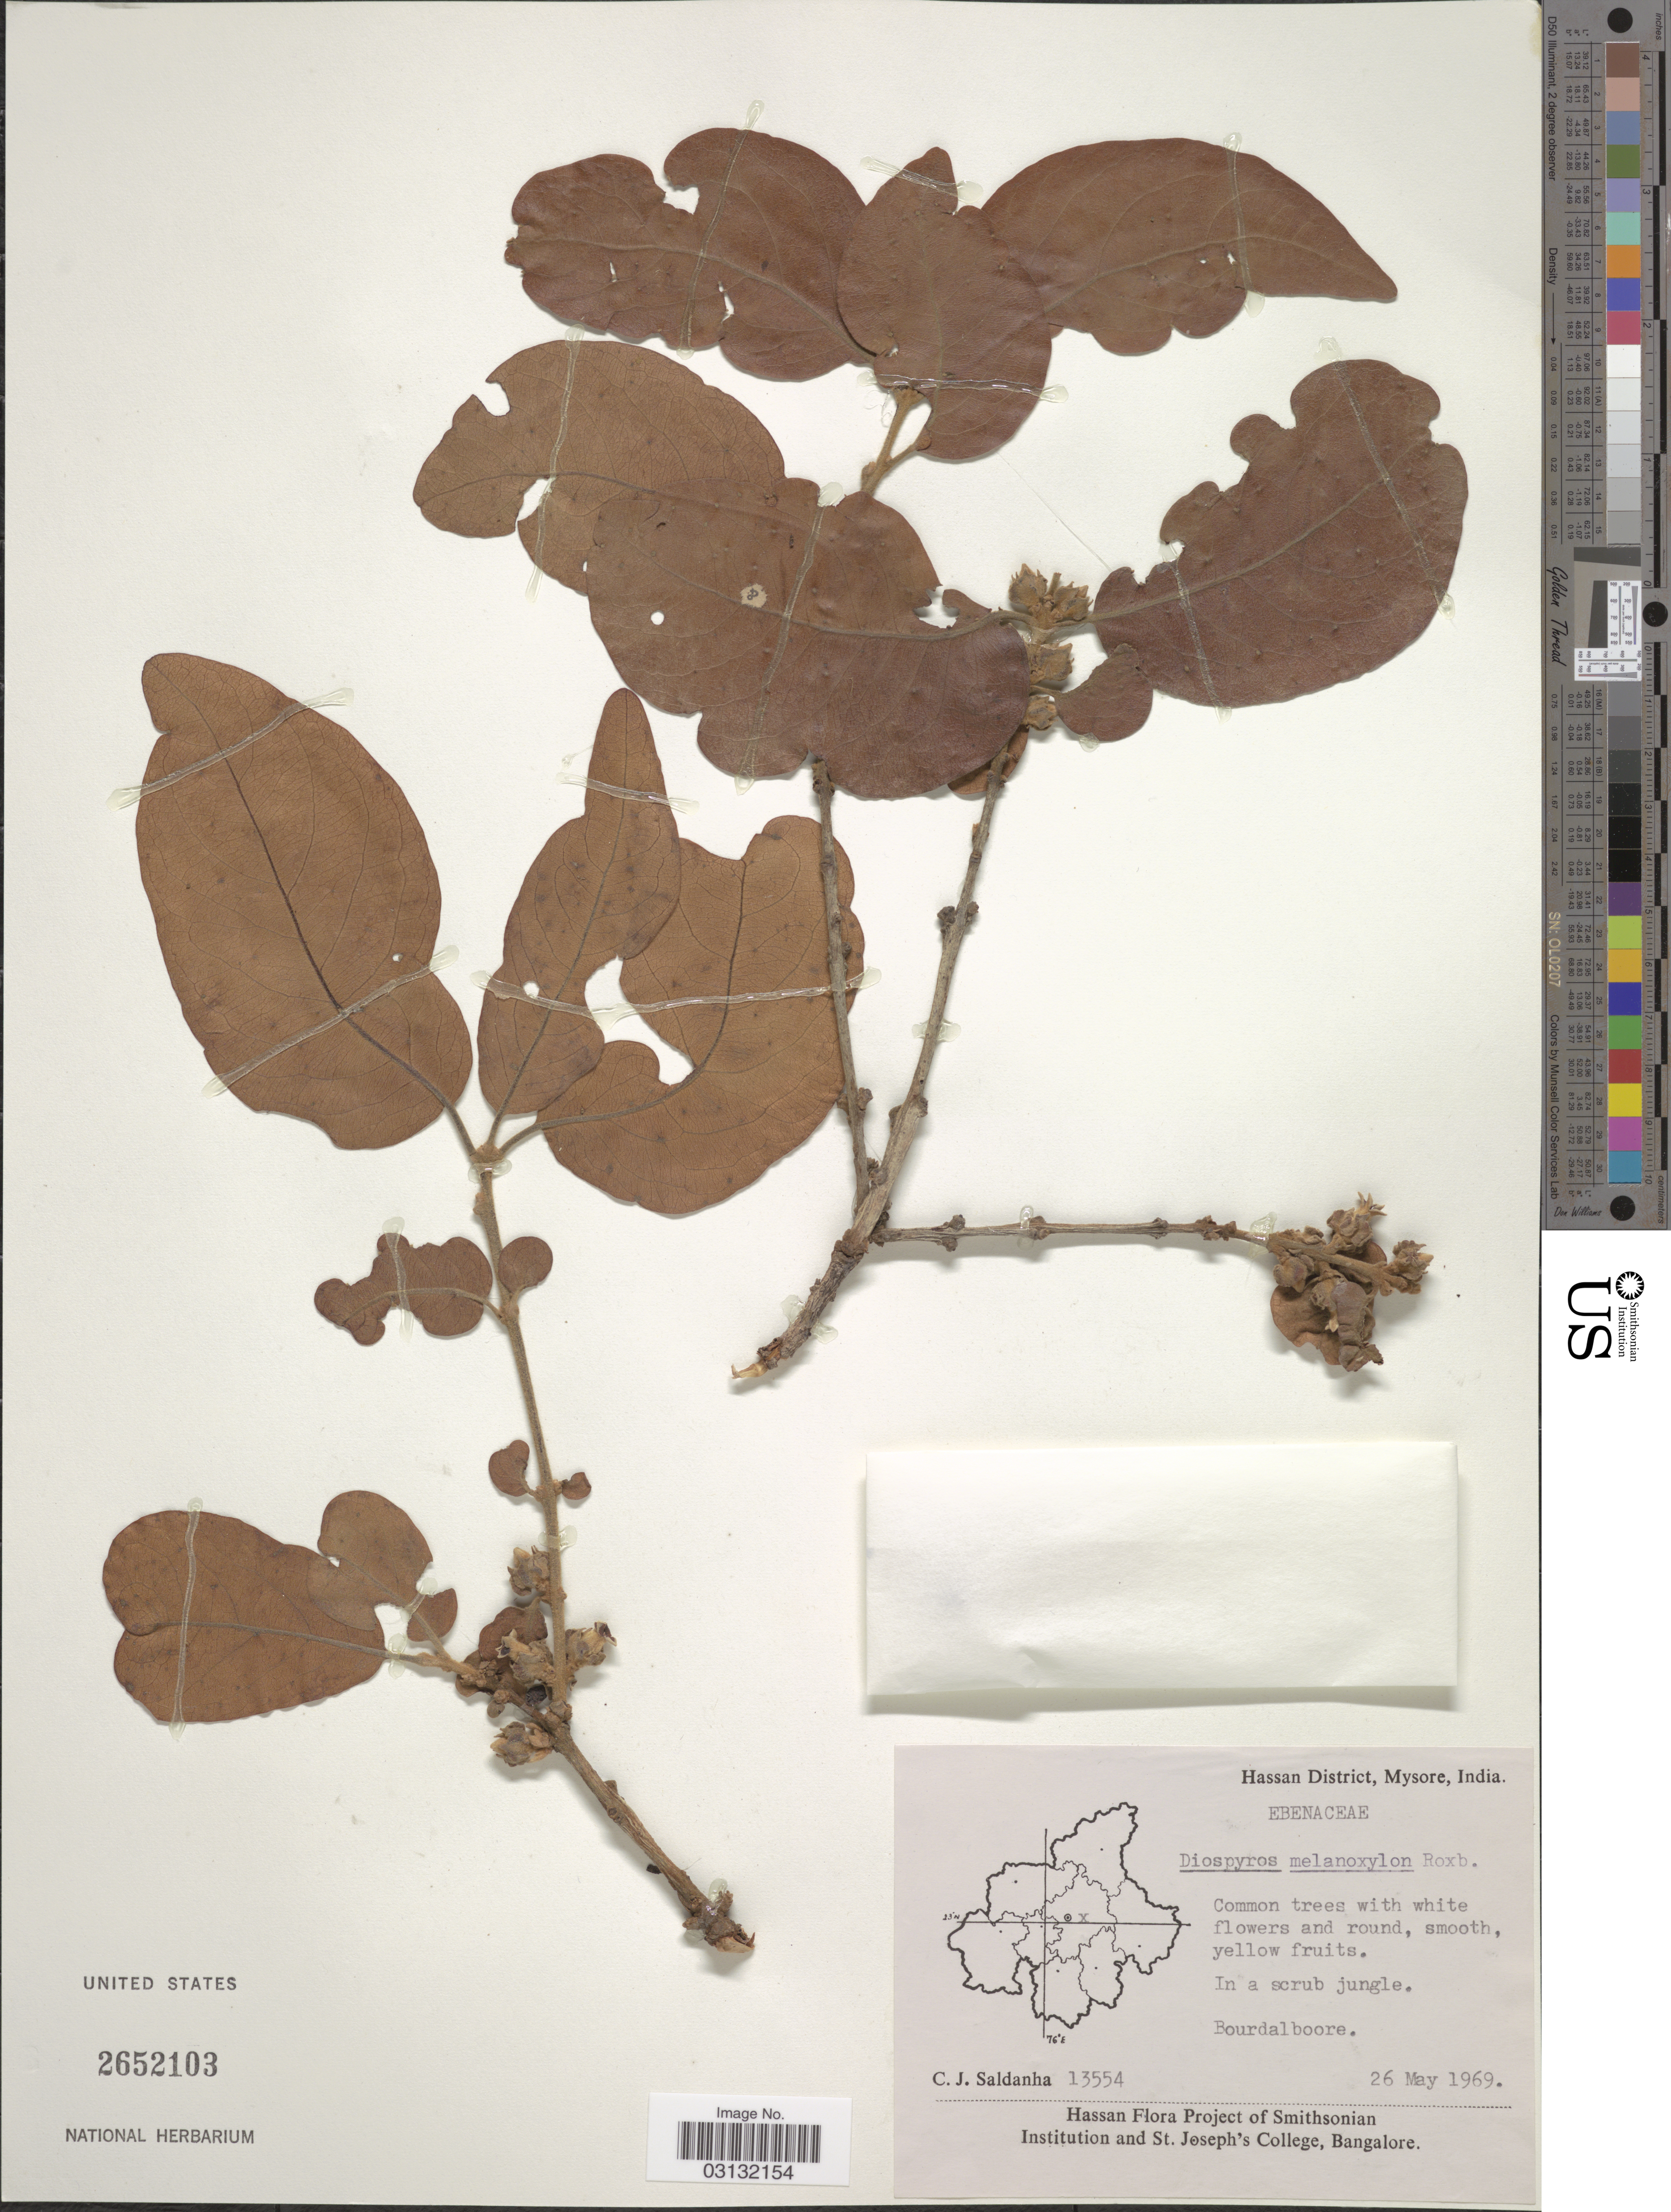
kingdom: Plantae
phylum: Tracheophyta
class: Magnoliopsida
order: Ericales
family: Ebenaceae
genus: Diospyros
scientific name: Diospyros melanoxylon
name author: Roxb.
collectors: C. J. Saldanha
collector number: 13554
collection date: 1969-05-26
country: India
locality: Hassan District, Mysore, India, Bourdal boore.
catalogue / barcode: US 2652103